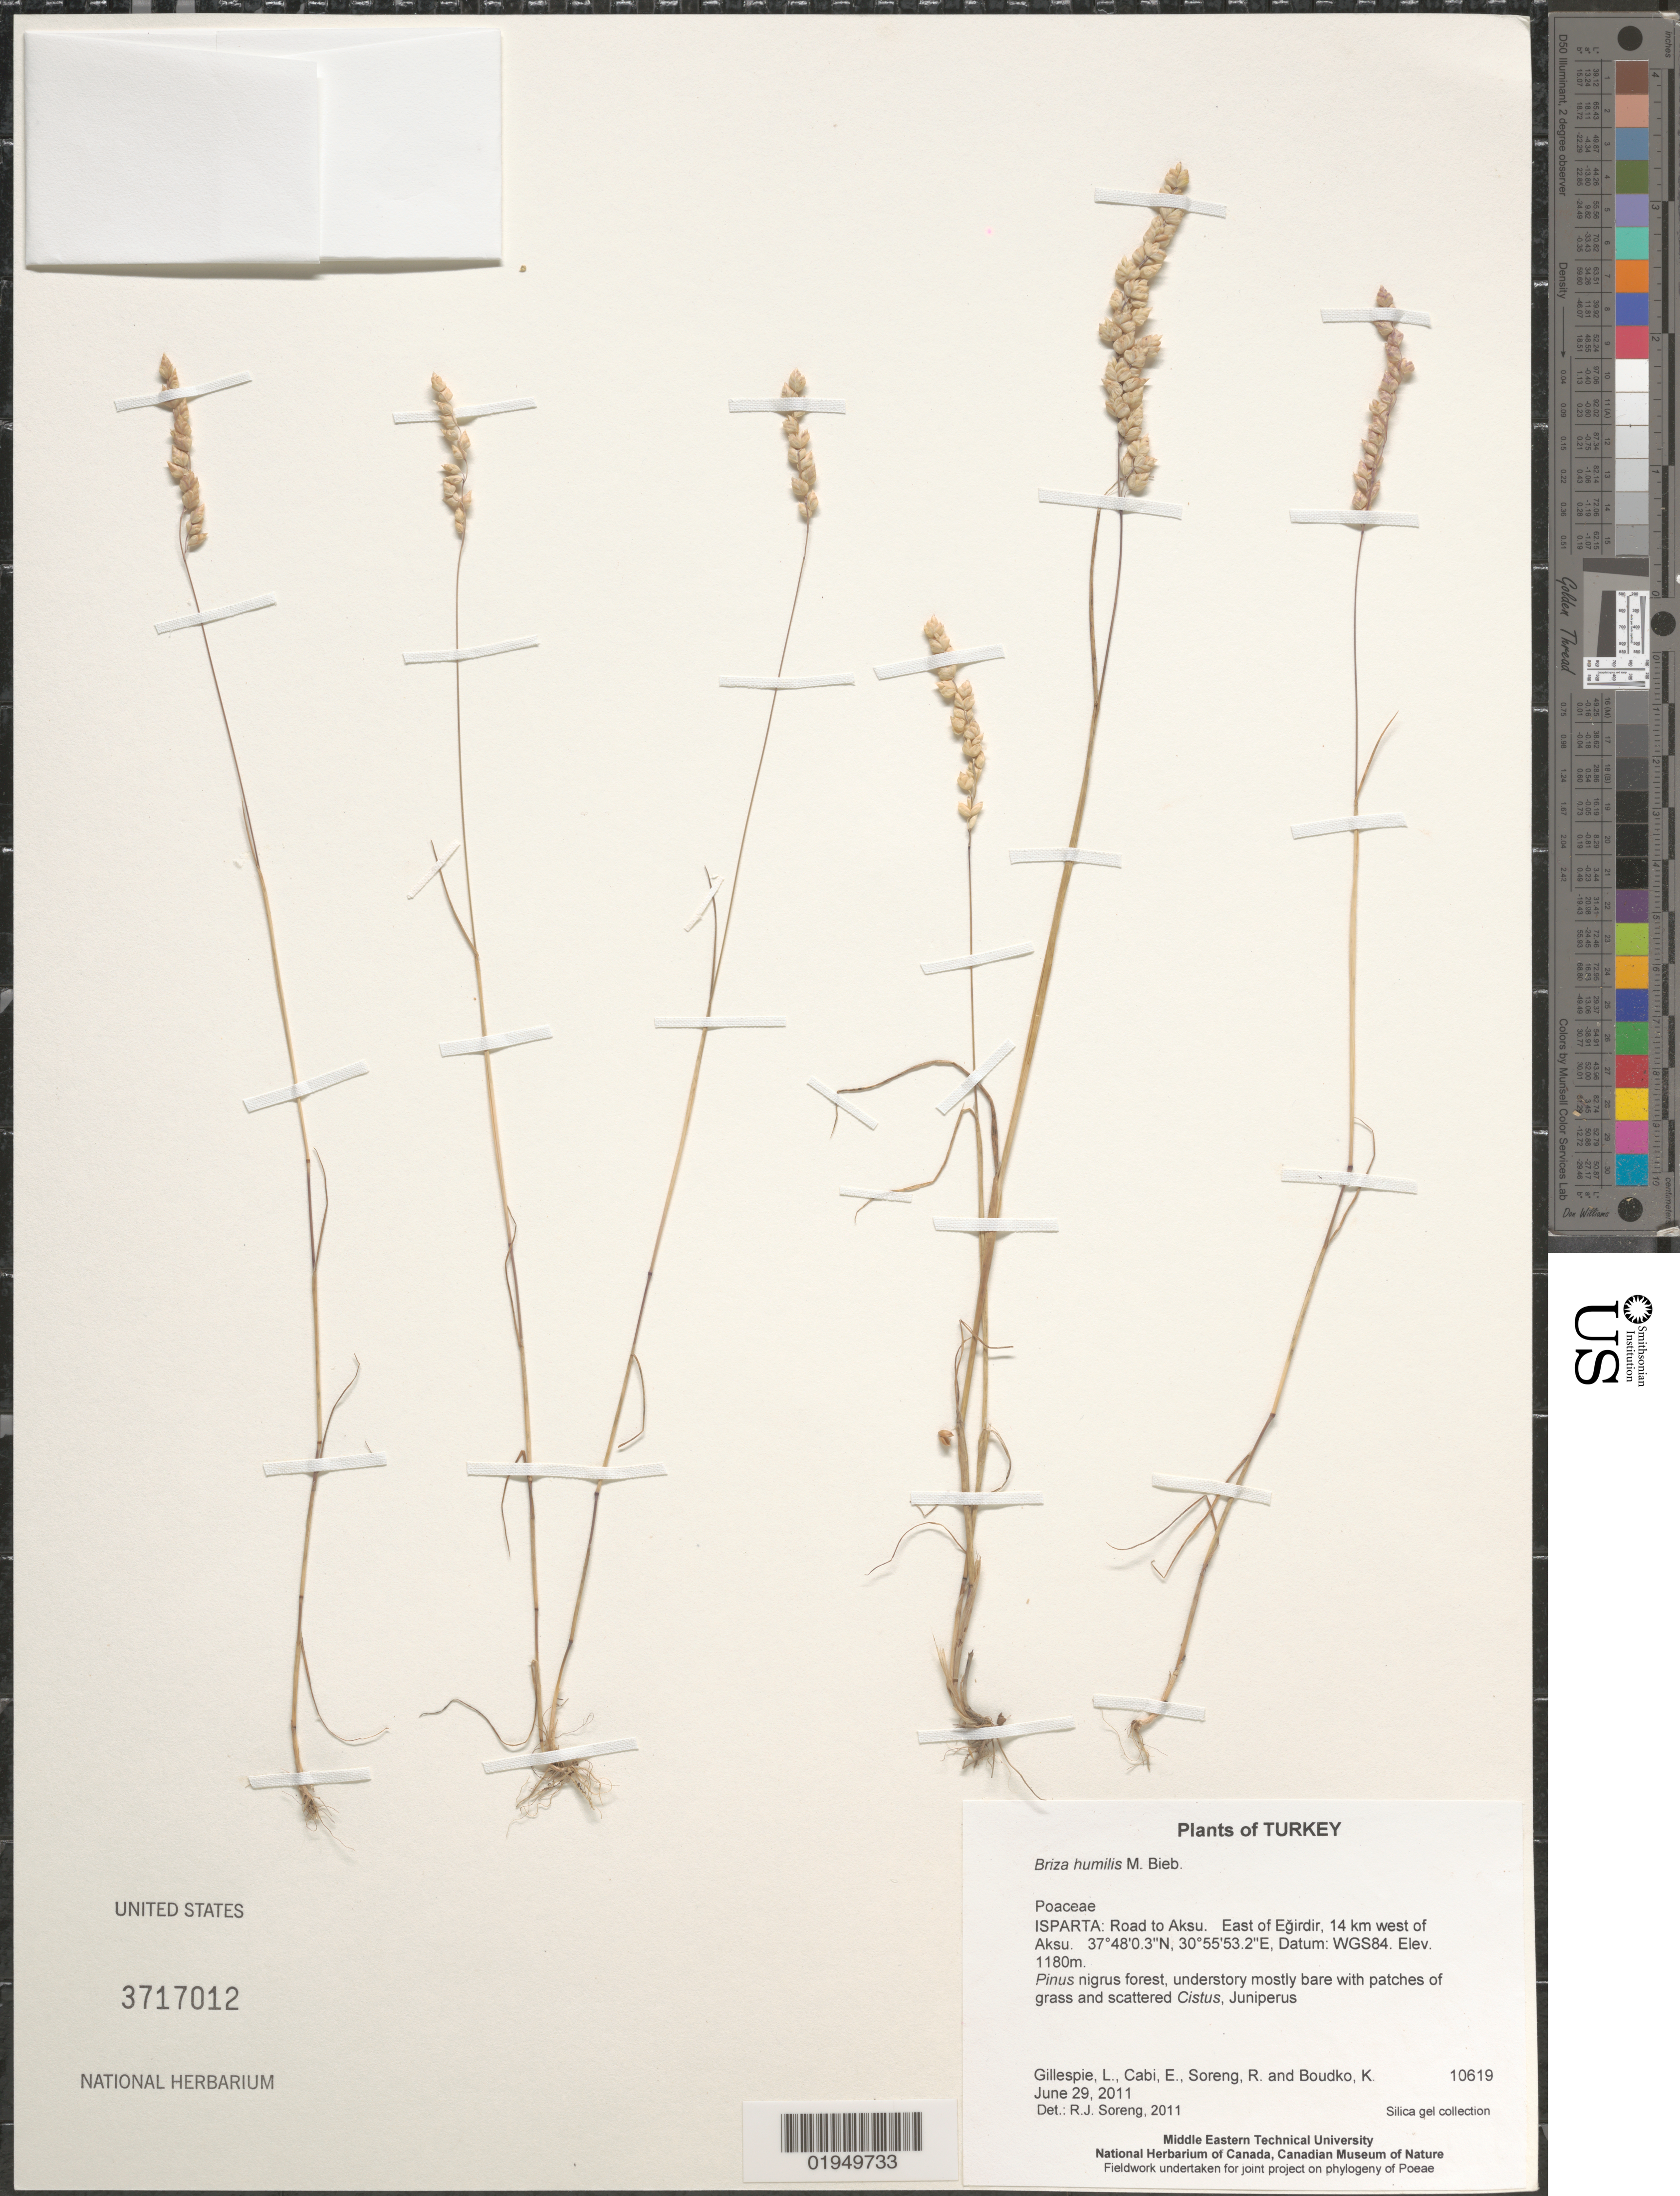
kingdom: Plantae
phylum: Tracheophyta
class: Liliopsida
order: Poales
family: Poaceae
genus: Brizochloa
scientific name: Brizochloa humilis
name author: (M. Bieb.) Chrtek & Hadač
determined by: Soreng, Robert J., Research Associate (BOT), Smithsonian Institution - National Museum of Natural History (UNITED STATES)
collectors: L. J. Gillespie, E. Cabi, R. J. Soreng & K. Boudko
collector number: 10619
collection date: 2011-06-29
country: Turkey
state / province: Isparta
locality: Road to Aksu. East of Egirdir, 14 km west of Aksu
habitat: Pinus nigrus forest, understory mostly bare with patches of grass and scattered Cistus, Juniperus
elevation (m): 1180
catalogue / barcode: US 3717012